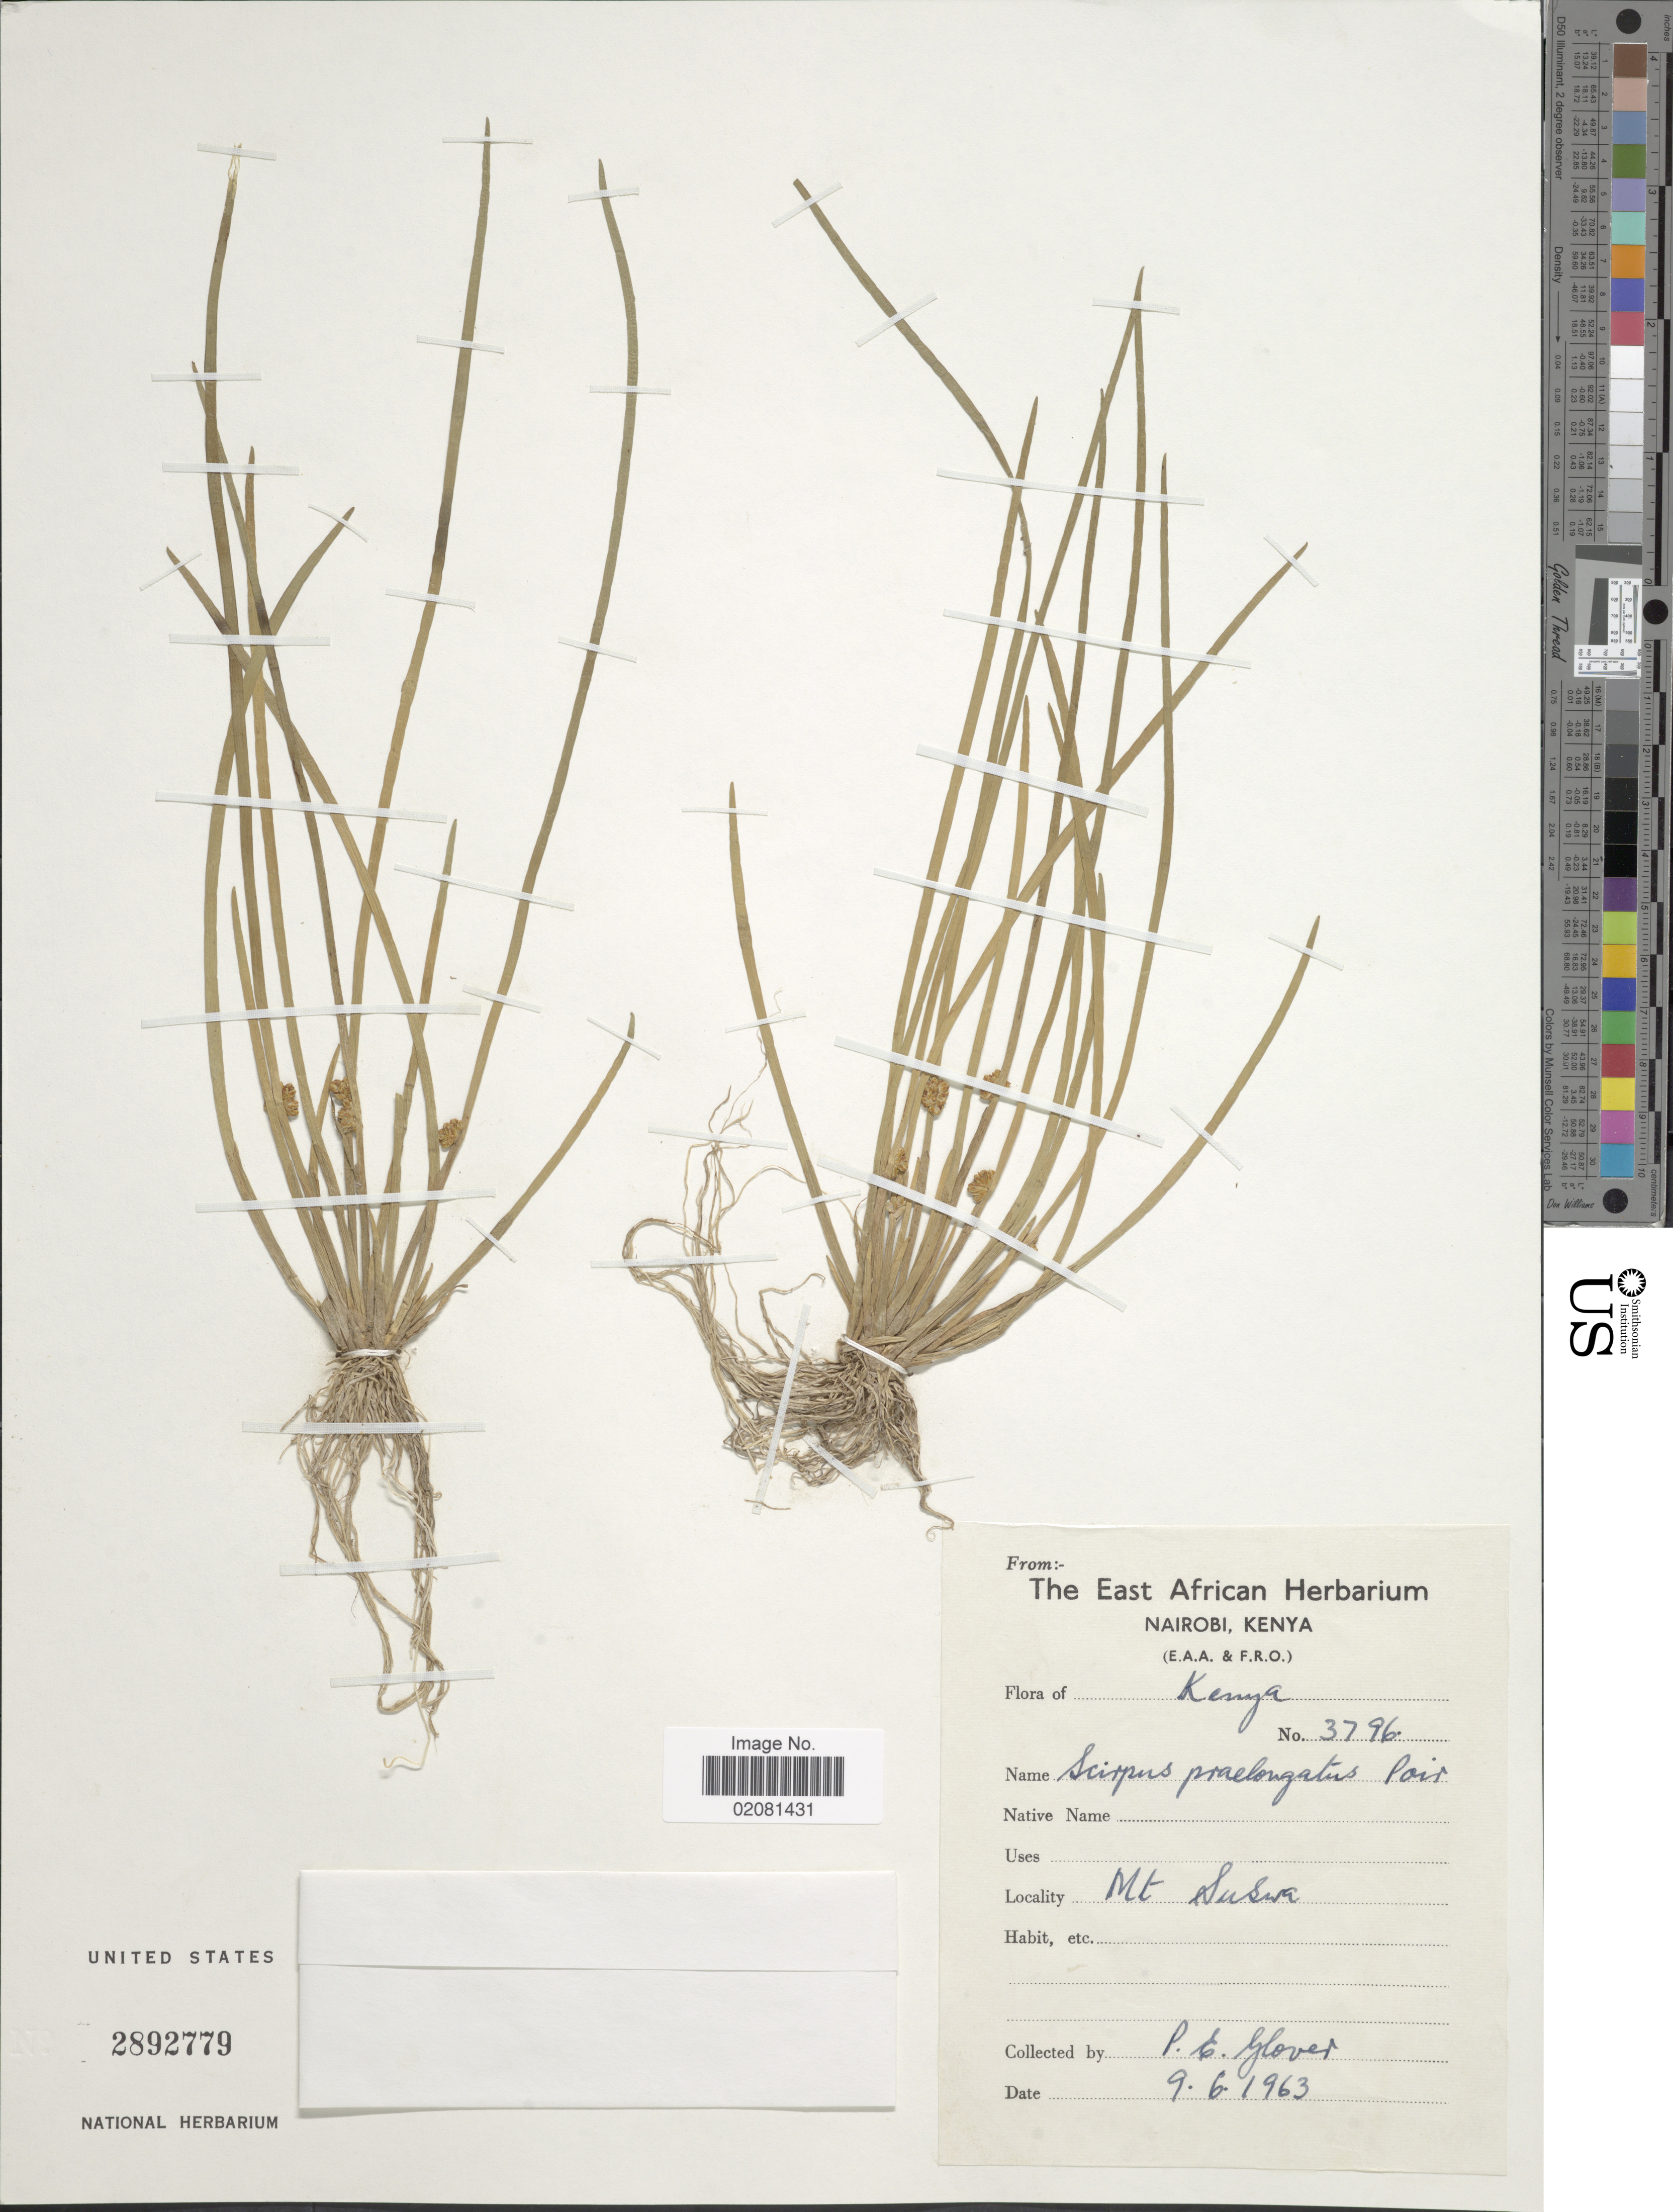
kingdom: Plantae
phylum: Tracheophyta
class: Liliopsida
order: Poales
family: Cyperaceae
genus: Schoenoplectus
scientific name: Schoenoplectus praelongatus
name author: (Poir.) J. Raynal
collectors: P. Glover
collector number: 3796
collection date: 1963-06-09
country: Kenya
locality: Mt. Suswa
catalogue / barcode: US 2892779